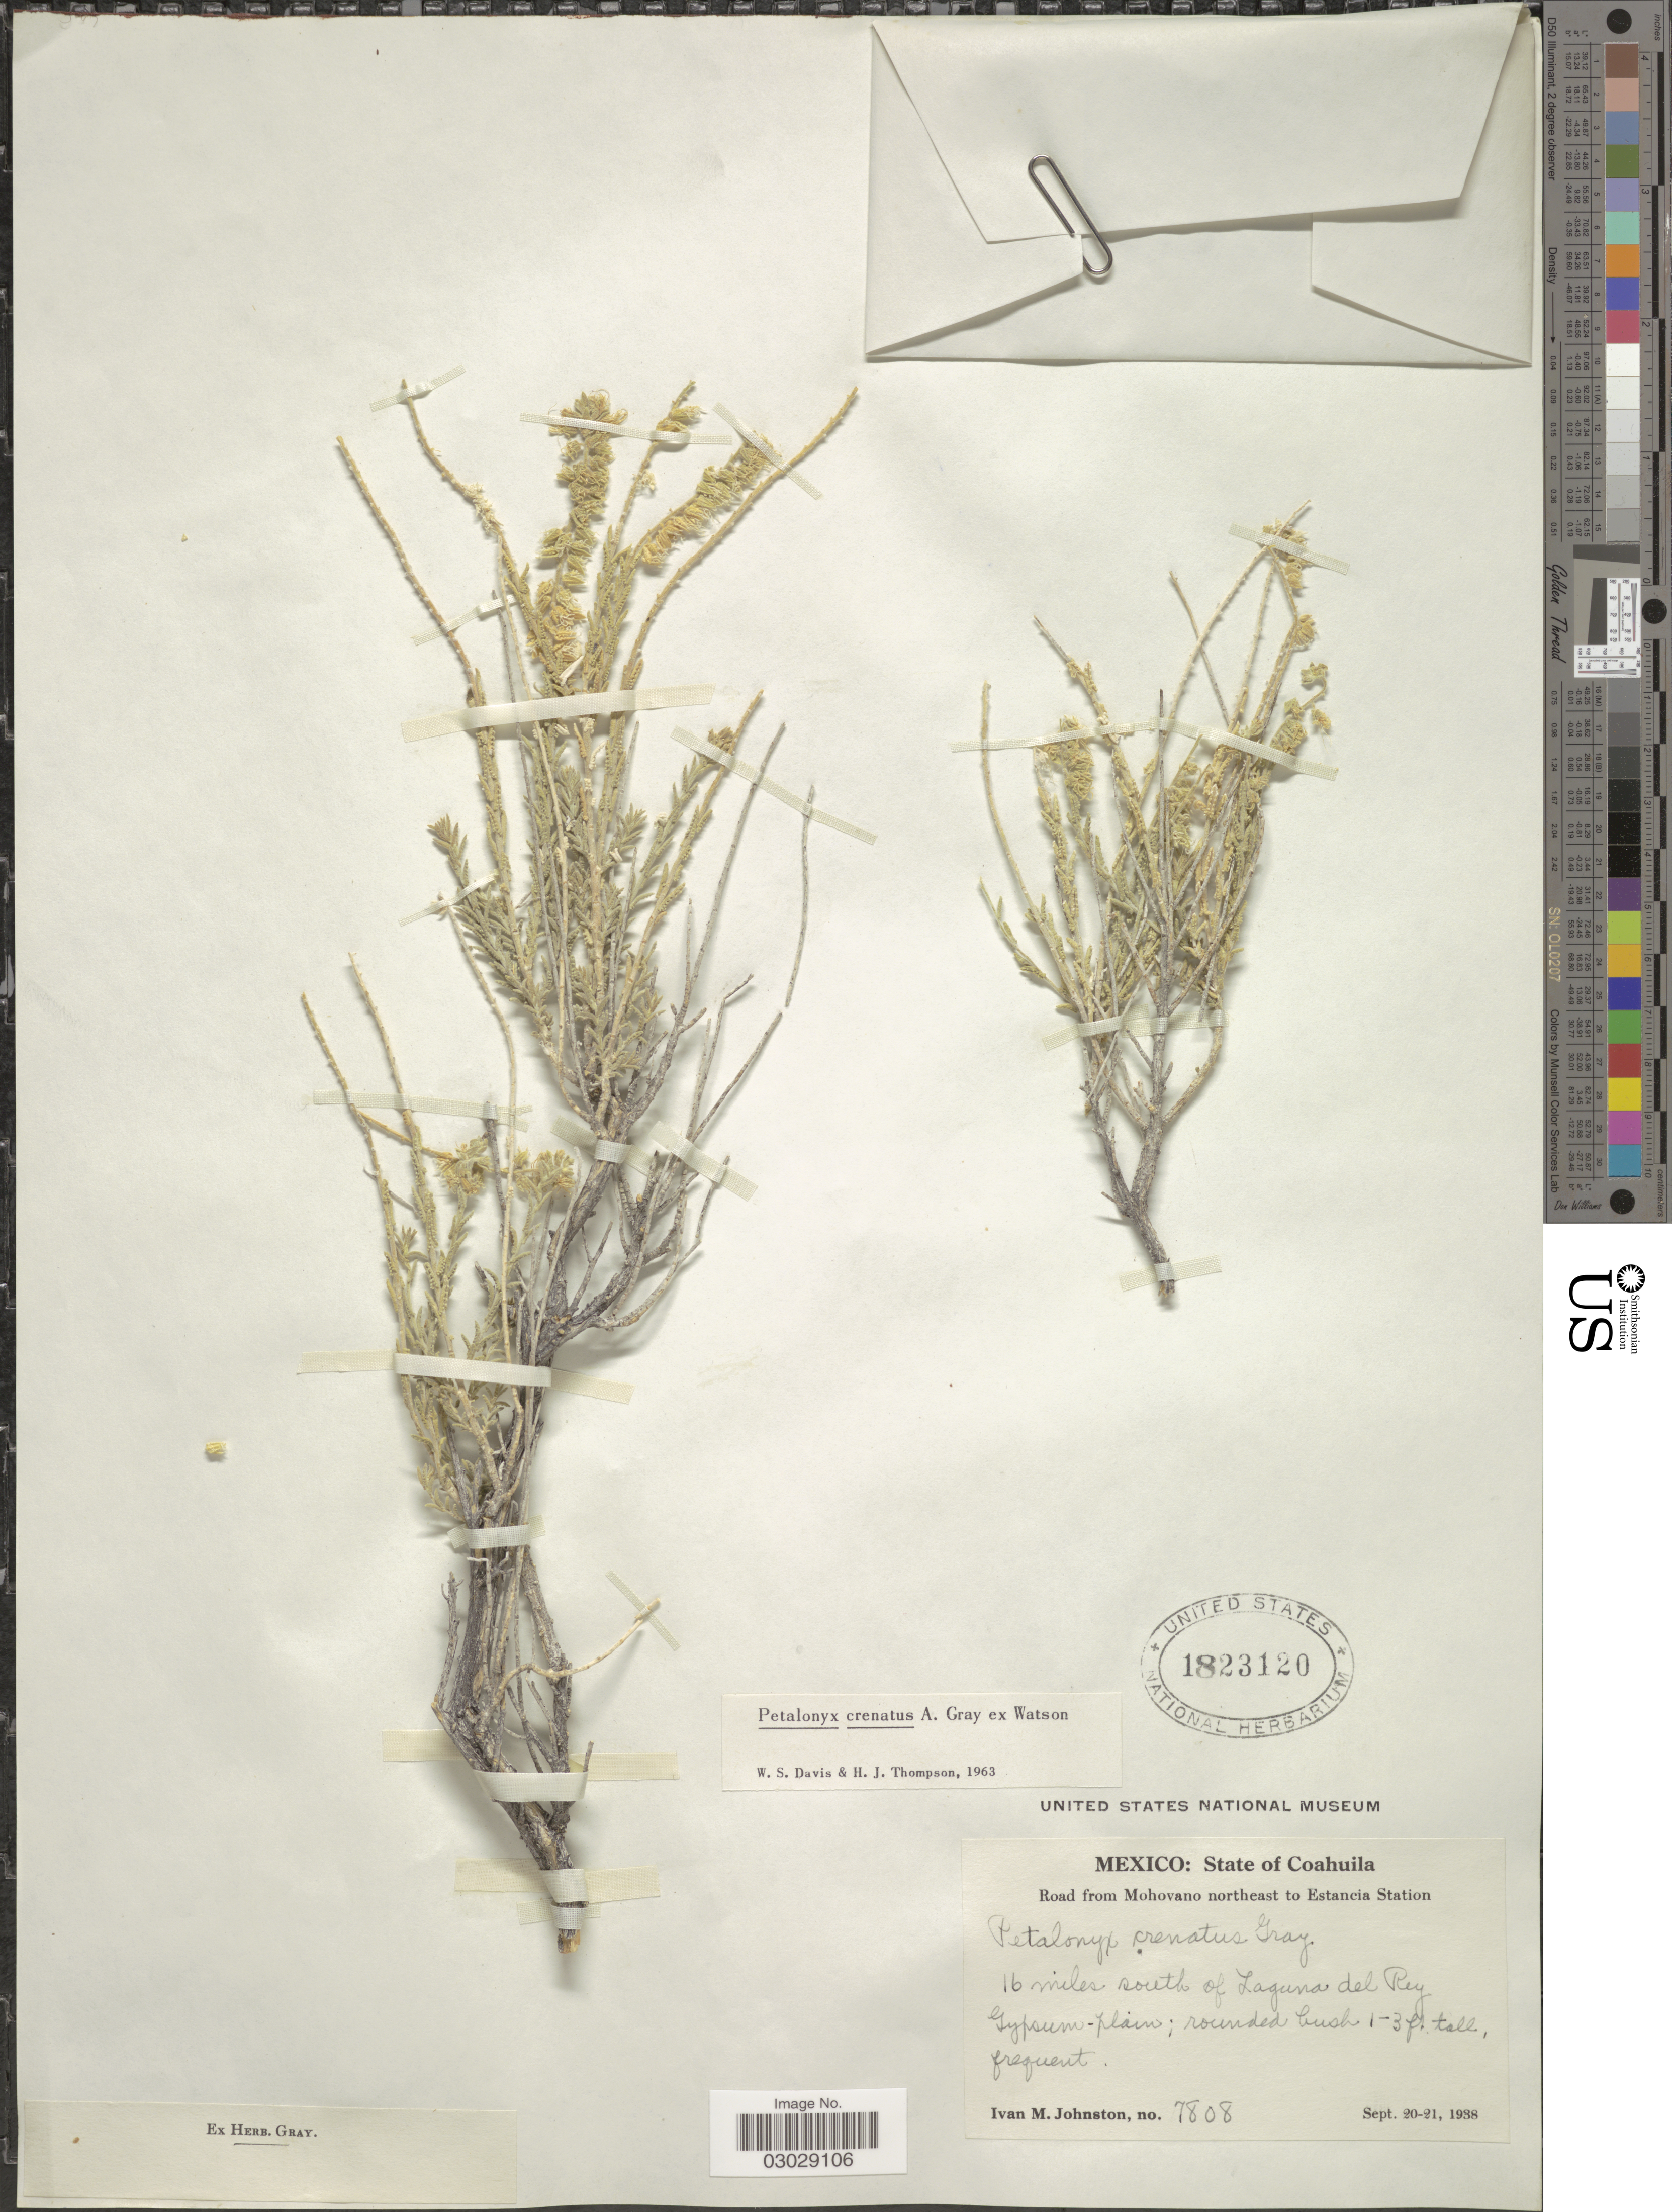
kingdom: Plantae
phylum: Tracheophyta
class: Magnoliopsida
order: Cornales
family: Loasaceae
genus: Petalonyx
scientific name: Petalonyx crenatus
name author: A. Gray in S. Watson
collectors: I.M. Johnston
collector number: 7808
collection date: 1938-09-20/1938-09-21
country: Mexico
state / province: Coahuila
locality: Road from Mohovano northeast to Estancia Station. 16 miles south of Laguna del Rey.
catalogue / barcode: US 1823120